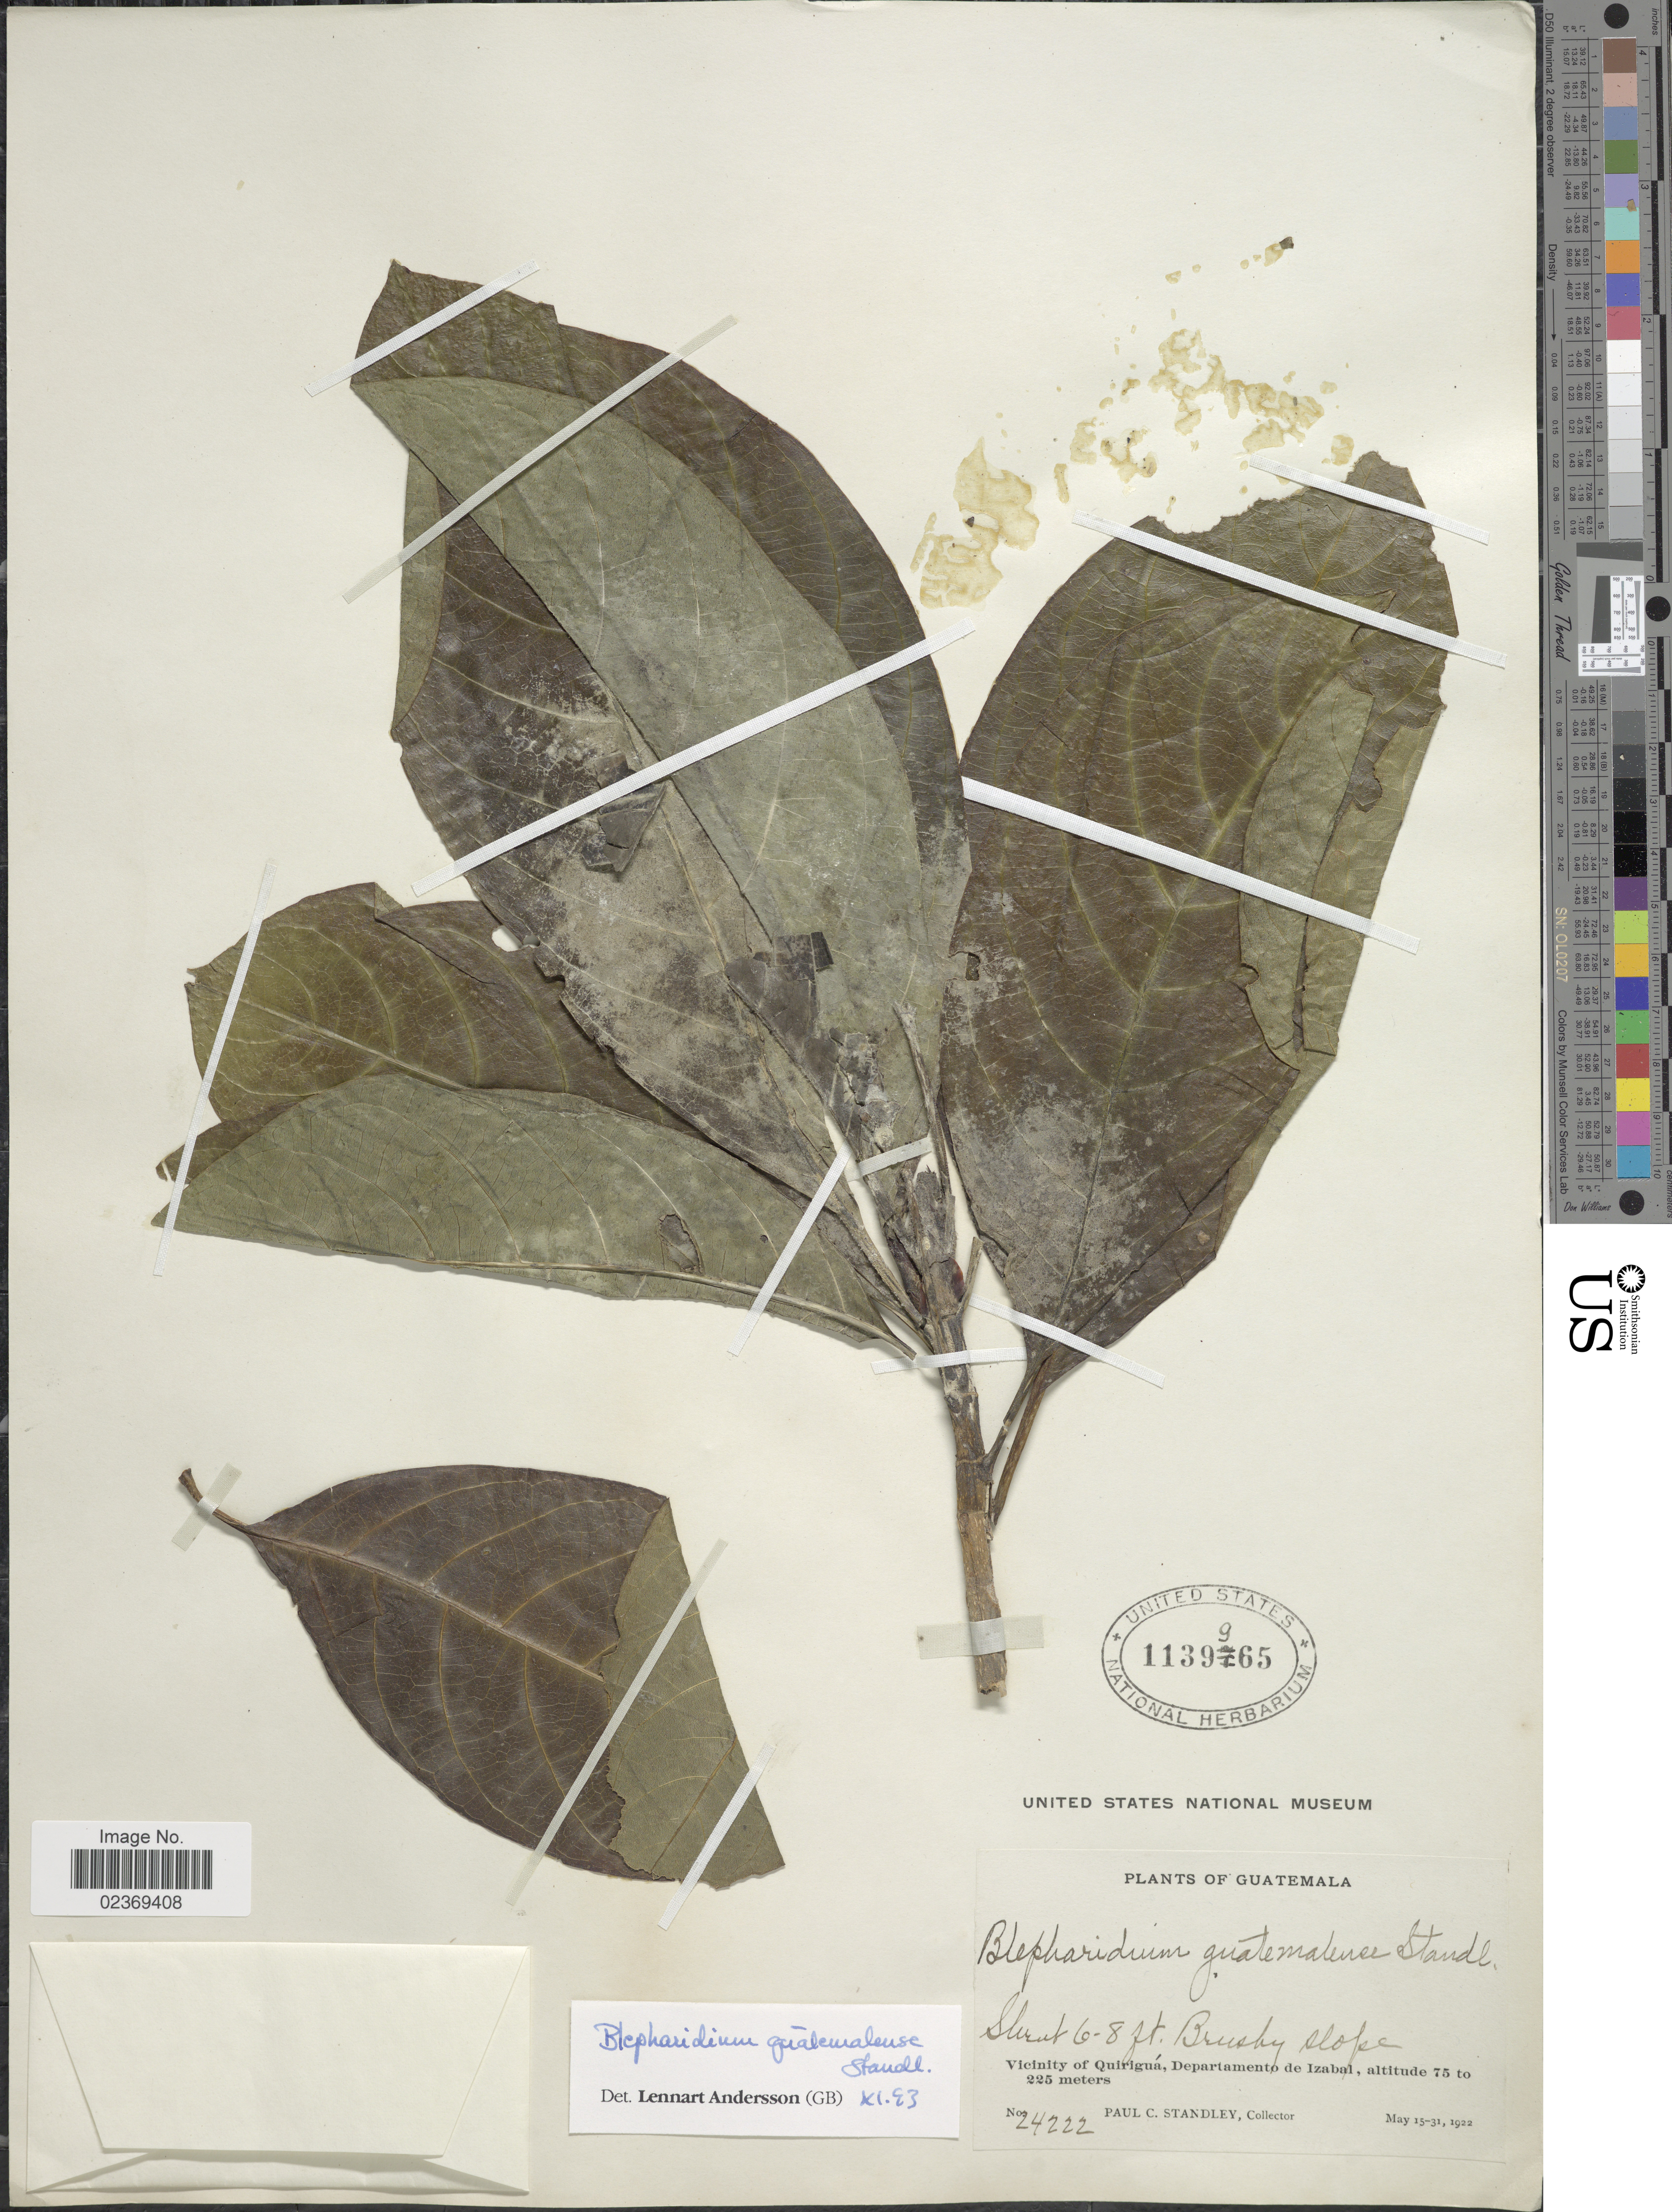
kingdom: Plantae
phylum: Tracheophyta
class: Magnoliopsida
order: Gentianales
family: Rubiaceae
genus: Blepharidium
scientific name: Blepharidium guatemalense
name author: Standl.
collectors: P. C. Standley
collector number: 24222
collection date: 1922-05-15/1922-05-31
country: Guatemala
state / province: Izabal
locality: Brushy slope, Vicinity of Quirigua.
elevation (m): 75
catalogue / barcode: US 1139965